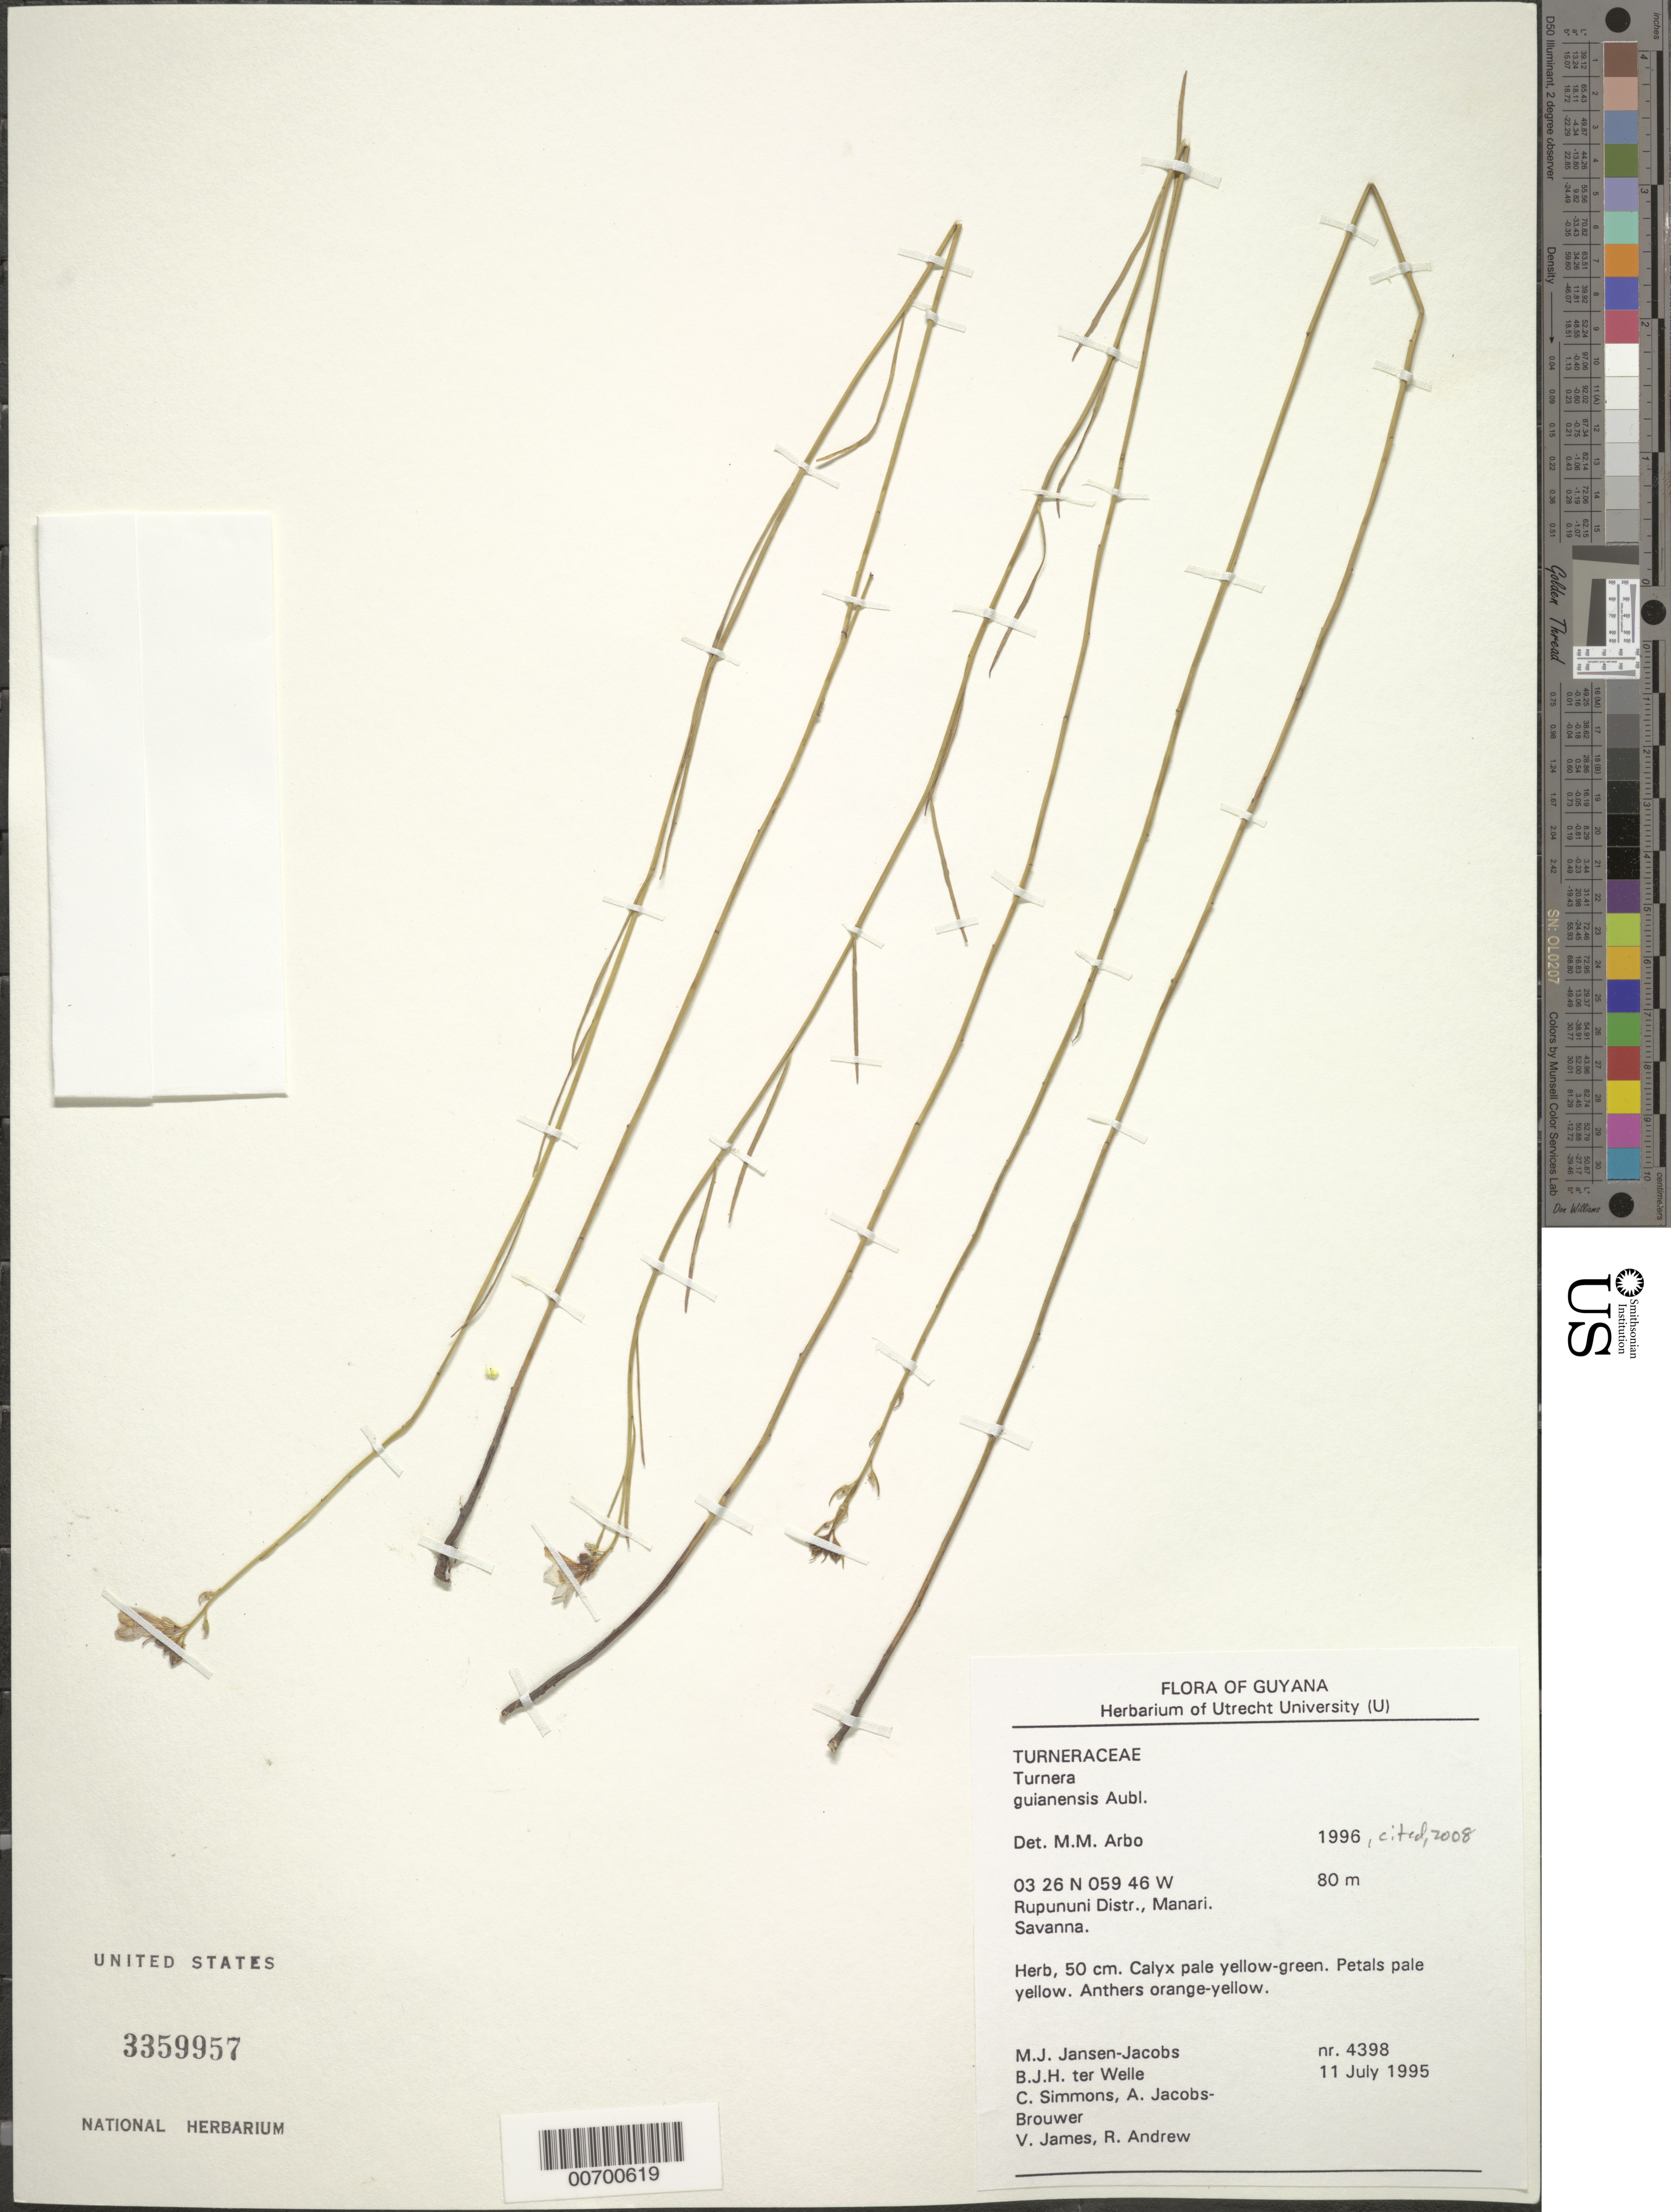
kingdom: Plantae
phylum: Tracheophyta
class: Magnoliopsida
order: Malpighiales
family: Turneraceae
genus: Turnera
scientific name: Turnera guianensis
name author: Aubl.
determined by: Arbo, M. M.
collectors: M. J. Jansen-Jacobs, B. Welle, C. Simmons, A. Jacobs-Brouwer, V. James & R. Andrew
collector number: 4398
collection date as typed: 11-Jul-95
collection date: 1995-07-11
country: Guyana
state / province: U. Takutu-U. Essequibo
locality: Manari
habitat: Savanna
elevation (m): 80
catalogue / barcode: US 3359957